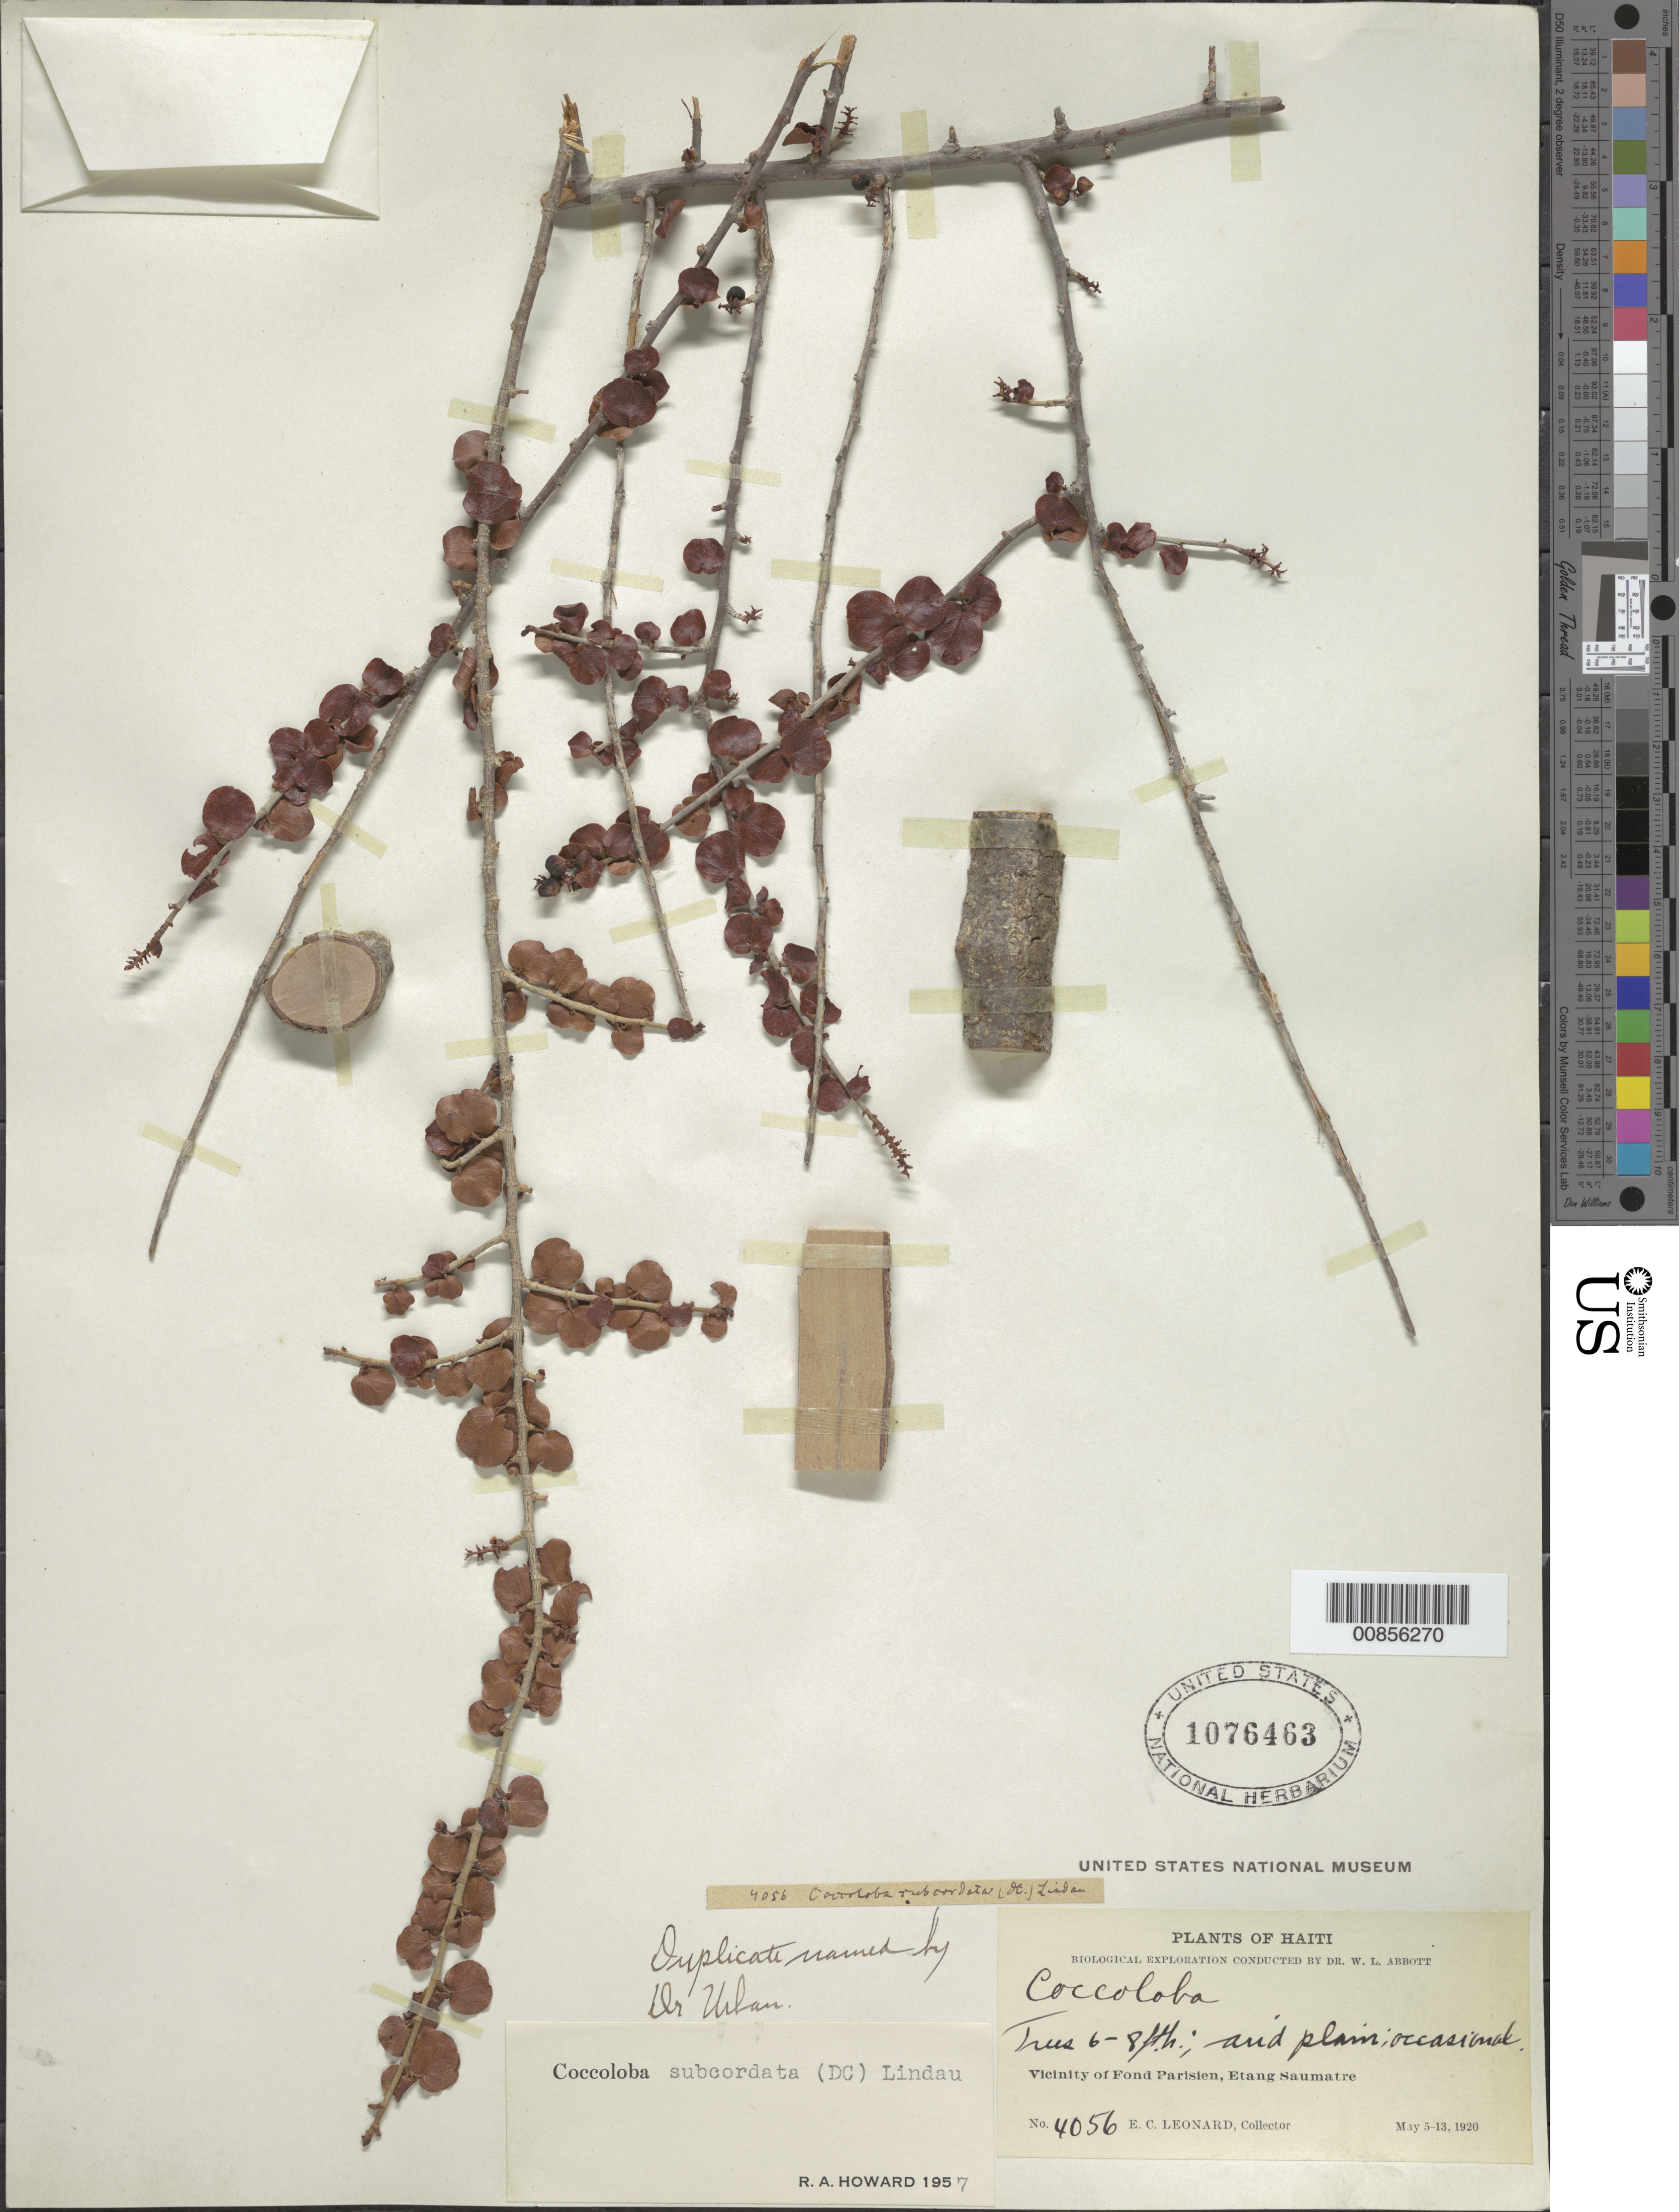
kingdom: Plantae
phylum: Tracheophyta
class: Magnoliopsida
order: Caryophyllales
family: Polygonaceae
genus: Coccoloba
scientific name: Coccoloba subcordata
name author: (DC.) Lindau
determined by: Howard, R. A.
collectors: E. C. Leonard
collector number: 4056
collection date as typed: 05 May 1920 to 13 May 1920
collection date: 1920-05-05/1920-05-13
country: Haiti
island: Hispaniola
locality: Vicinity of Fond Parisien, Etang Saumatre.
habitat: Arid plain.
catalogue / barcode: US 1076463